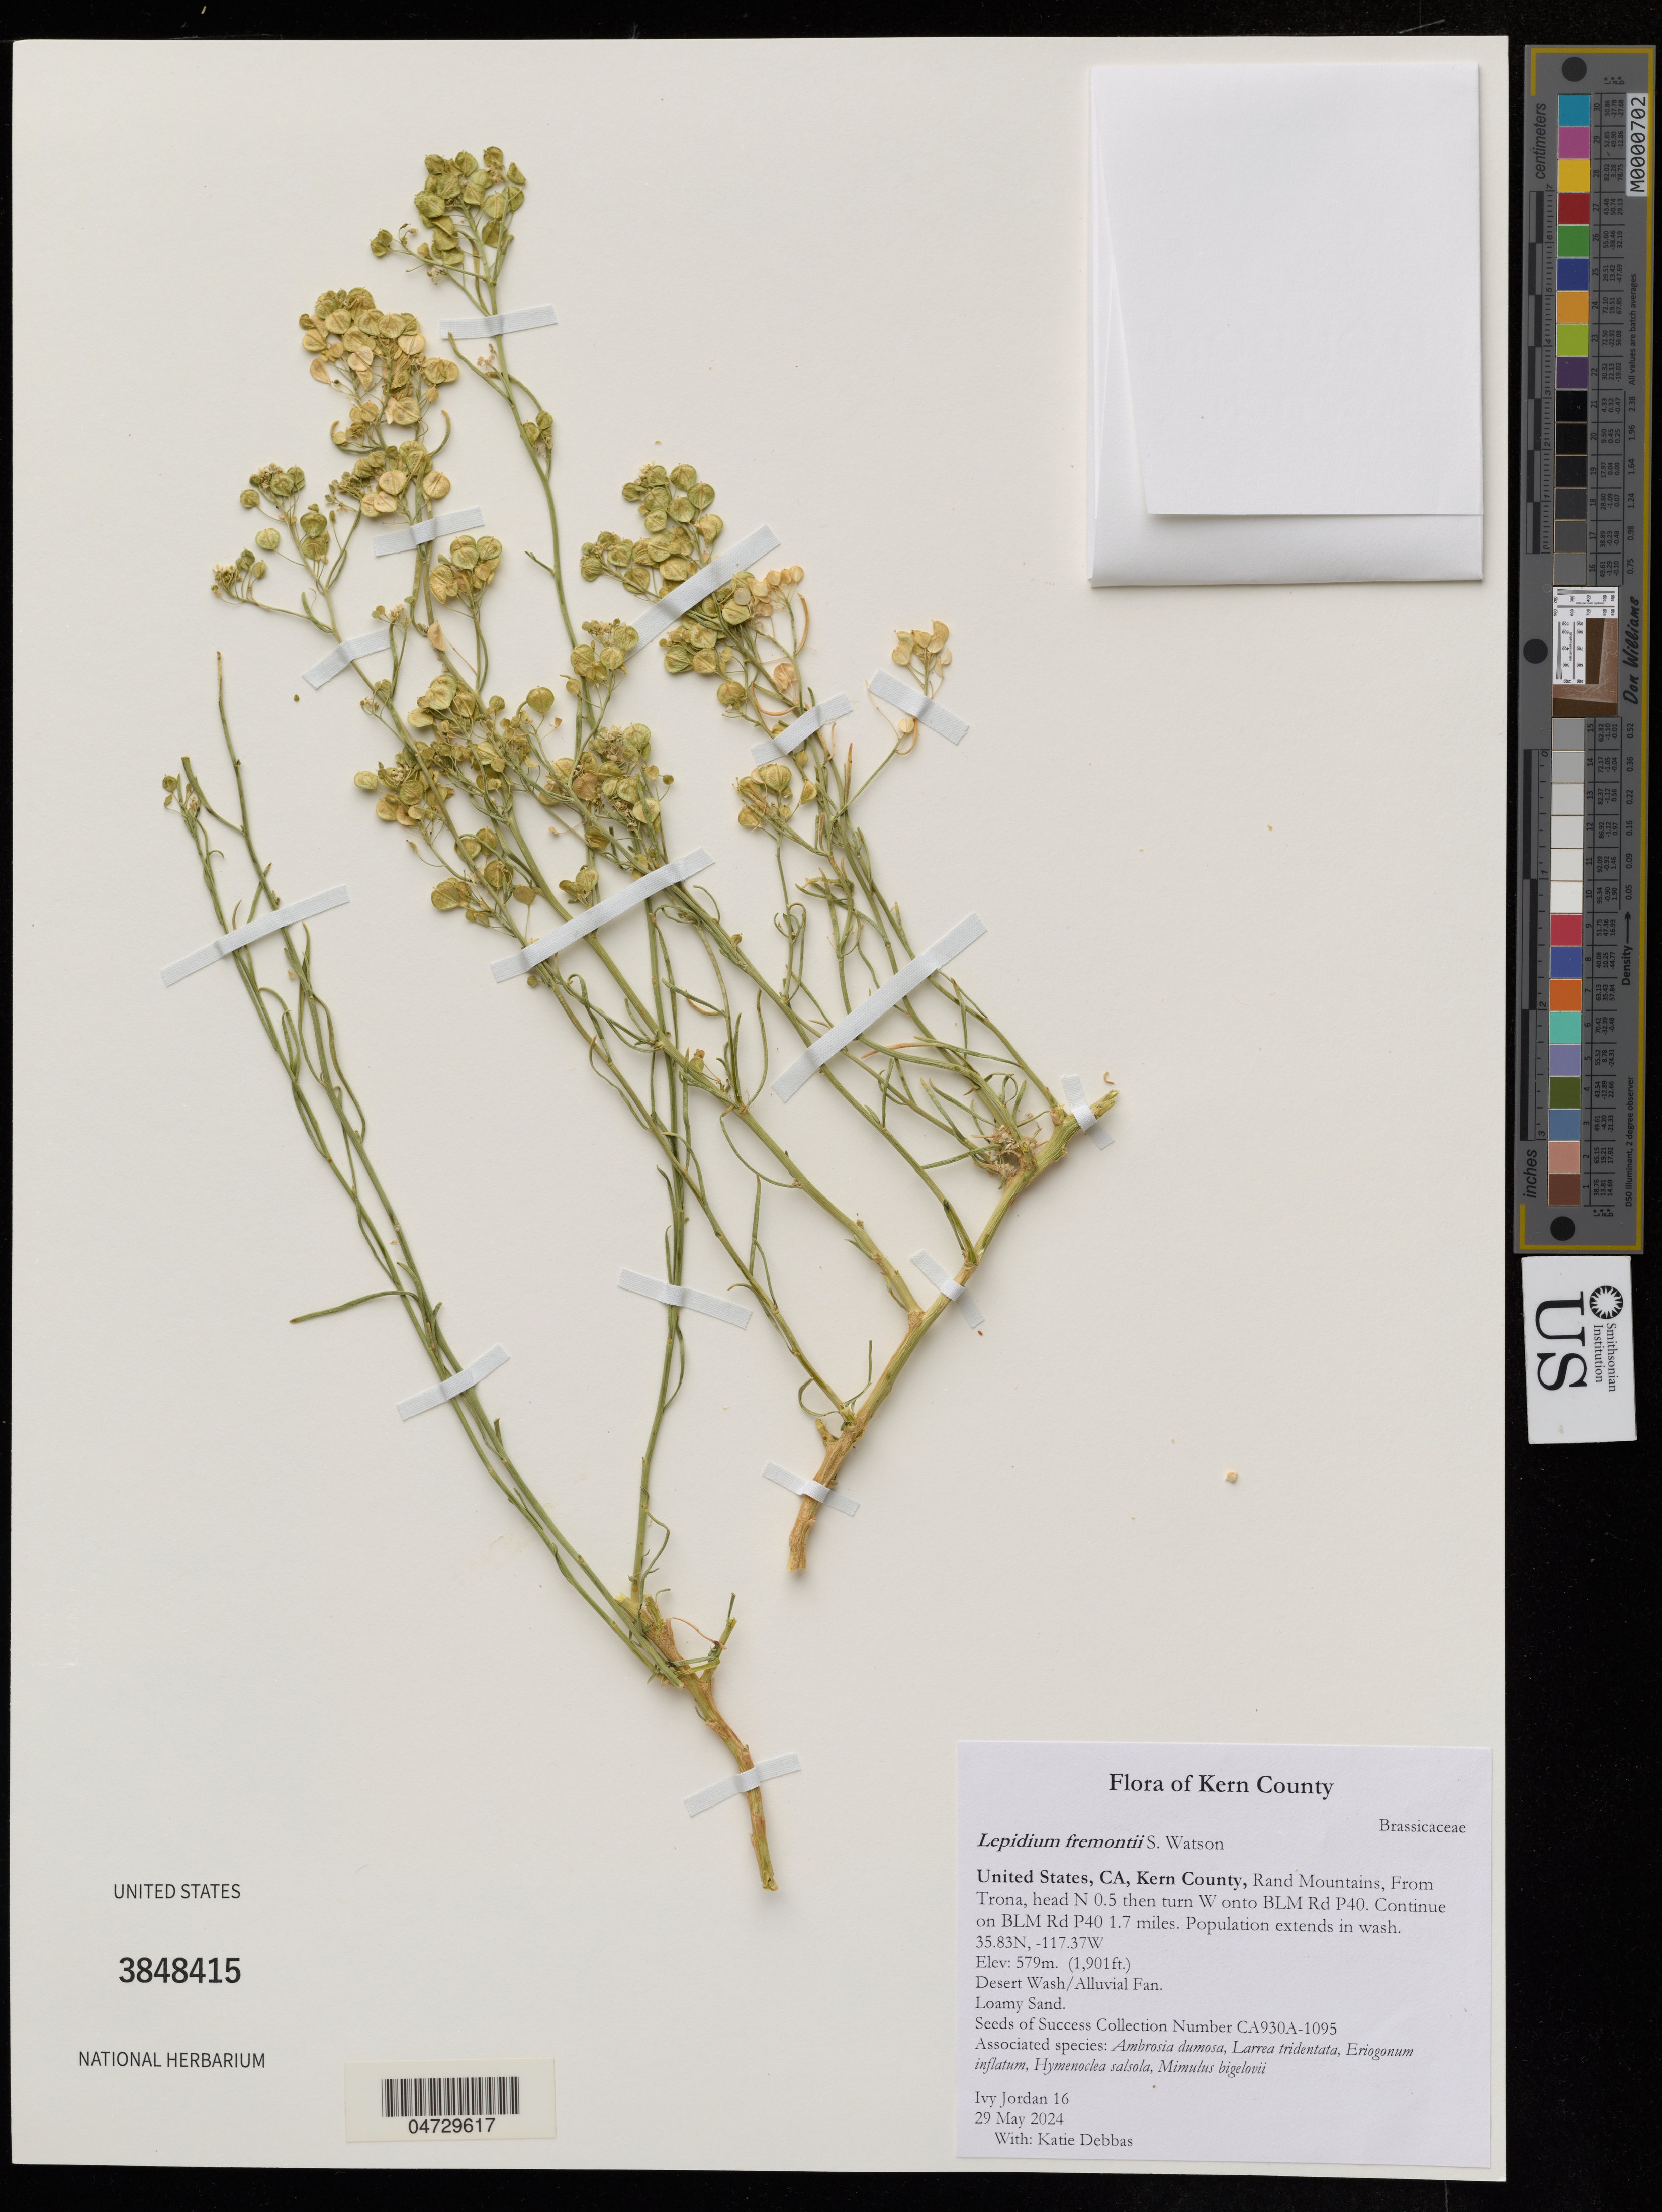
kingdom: Plantae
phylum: Tracheophyta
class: Magnoliopsida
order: Brassicales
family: Brassicaceae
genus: Lepidium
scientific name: Lepidium fremontii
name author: S. Watson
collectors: I. Jordan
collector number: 16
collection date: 2024-05-29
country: United States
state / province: California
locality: United States, CA, Kern County, Rand Mountains, From Trona, head N 0.5 then turn W onto BLM Rd P40. Continue on BLM Rd P40 1.7 miles.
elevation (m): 579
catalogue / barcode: US 3848415